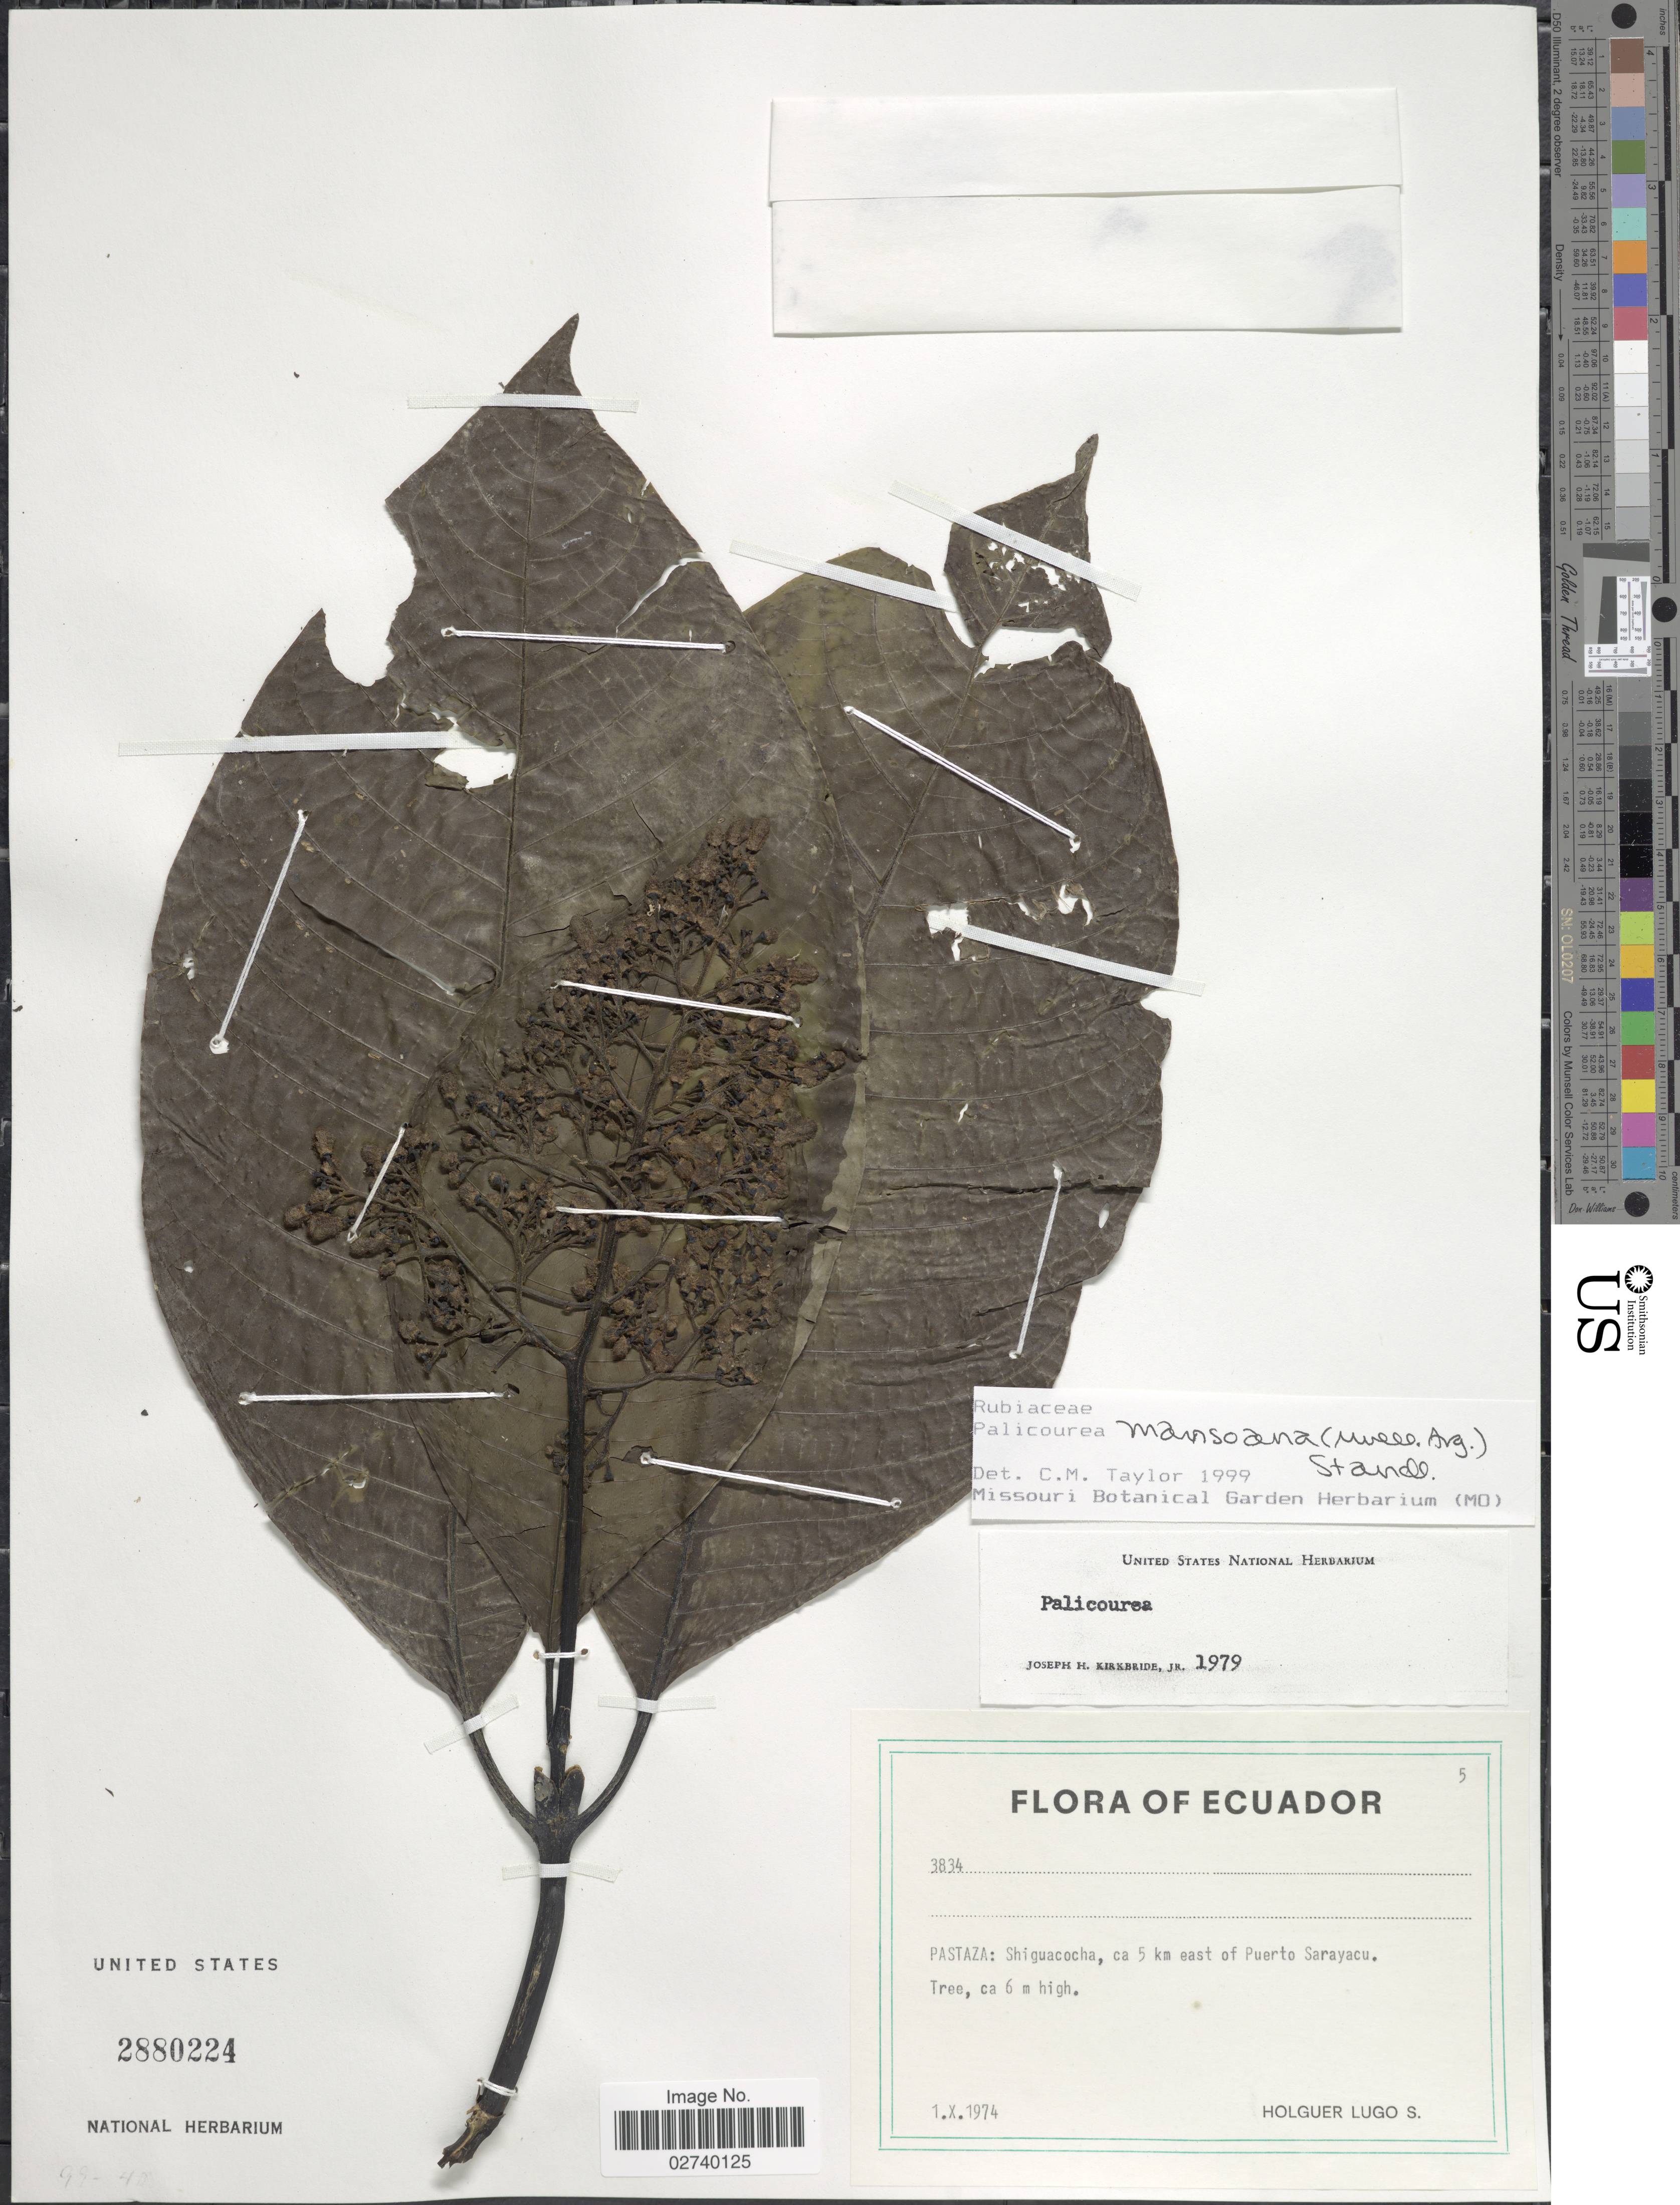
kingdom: Plantae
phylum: Tracheophyta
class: Magnoliopsida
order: Gentianales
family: Rubiaceae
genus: Palicourea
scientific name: Palicourea mansoana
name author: (Müll. Arg.) Standl.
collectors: H. Lugo S.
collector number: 3834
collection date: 1974-10-01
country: Ecuador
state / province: Pastaza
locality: Shiguacocha, ca 5 km east of Puerto Sarayacu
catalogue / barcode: US 2880224